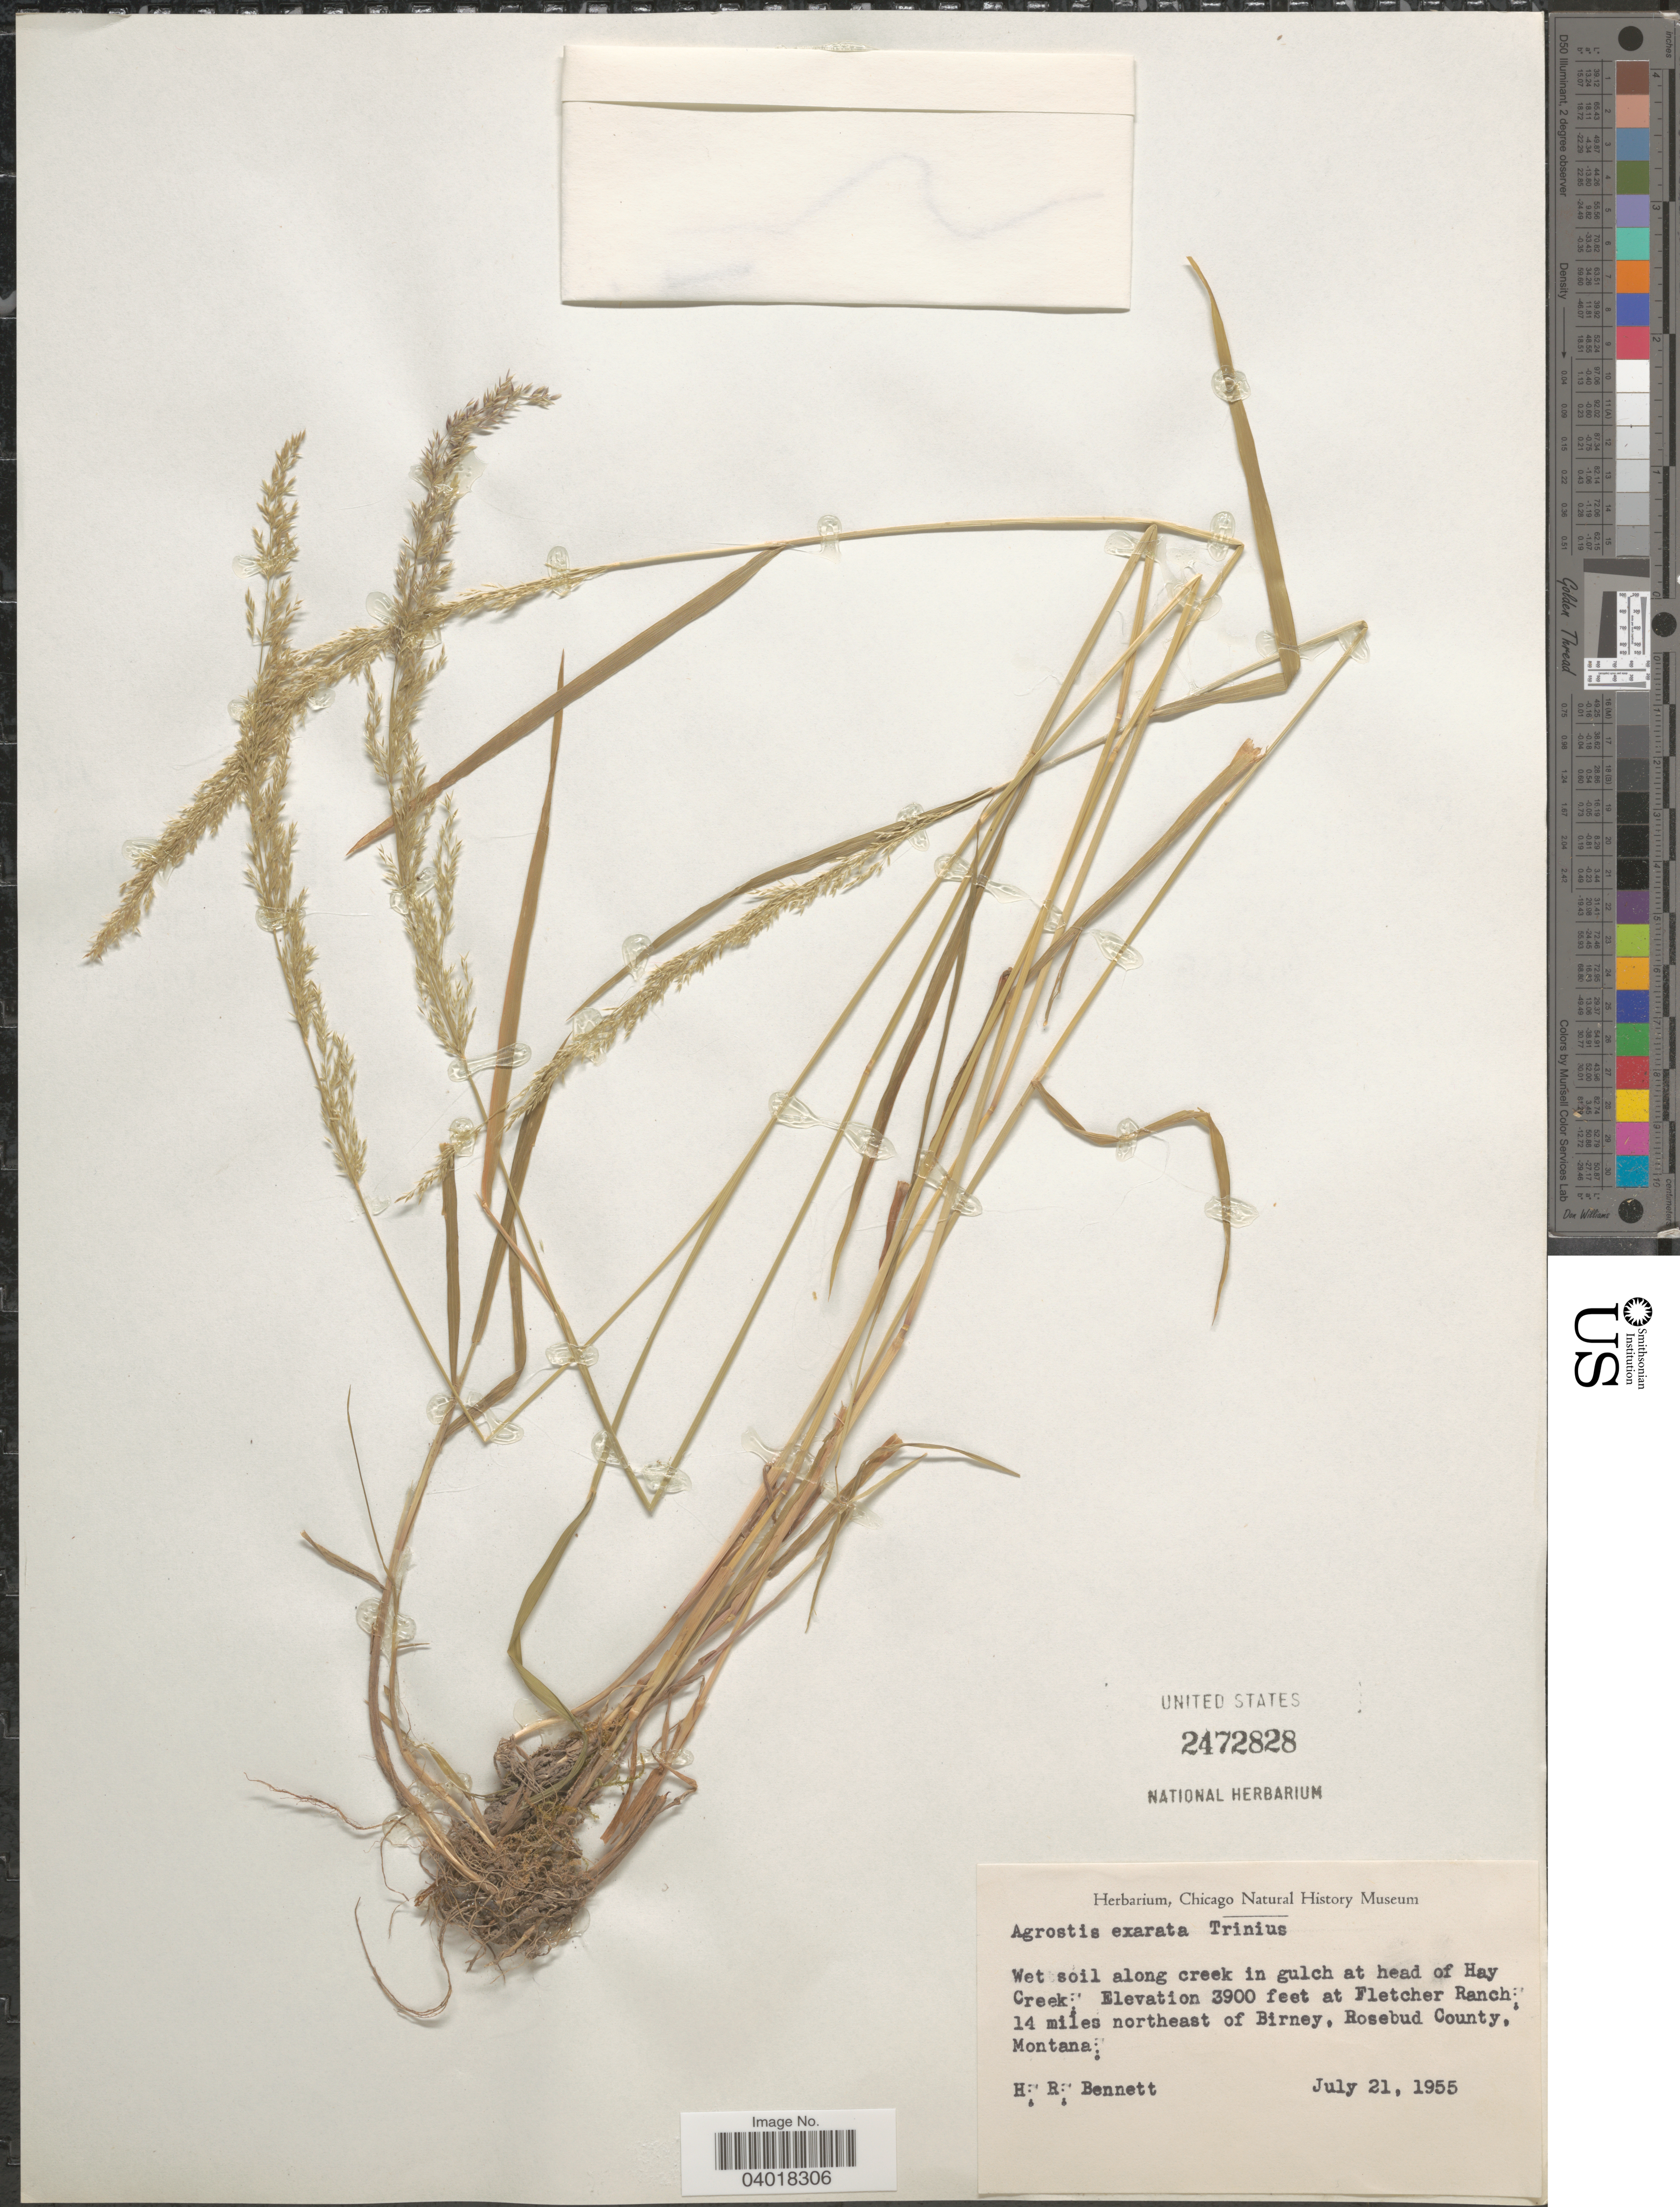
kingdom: Plantae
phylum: Tracheophyta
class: Liliopsida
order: Poales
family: Poaceae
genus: Agrostis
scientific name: Agrostis exarata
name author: Trin.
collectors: H. R. Bennett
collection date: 1955-07-21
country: United States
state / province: Montana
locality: Wet soil along creek in gulch at head of Hay Creek. At Fletcher Ranch, 14 miles northeast of Birney, Rosebud County.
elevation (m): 1189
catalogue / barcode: US 2472828